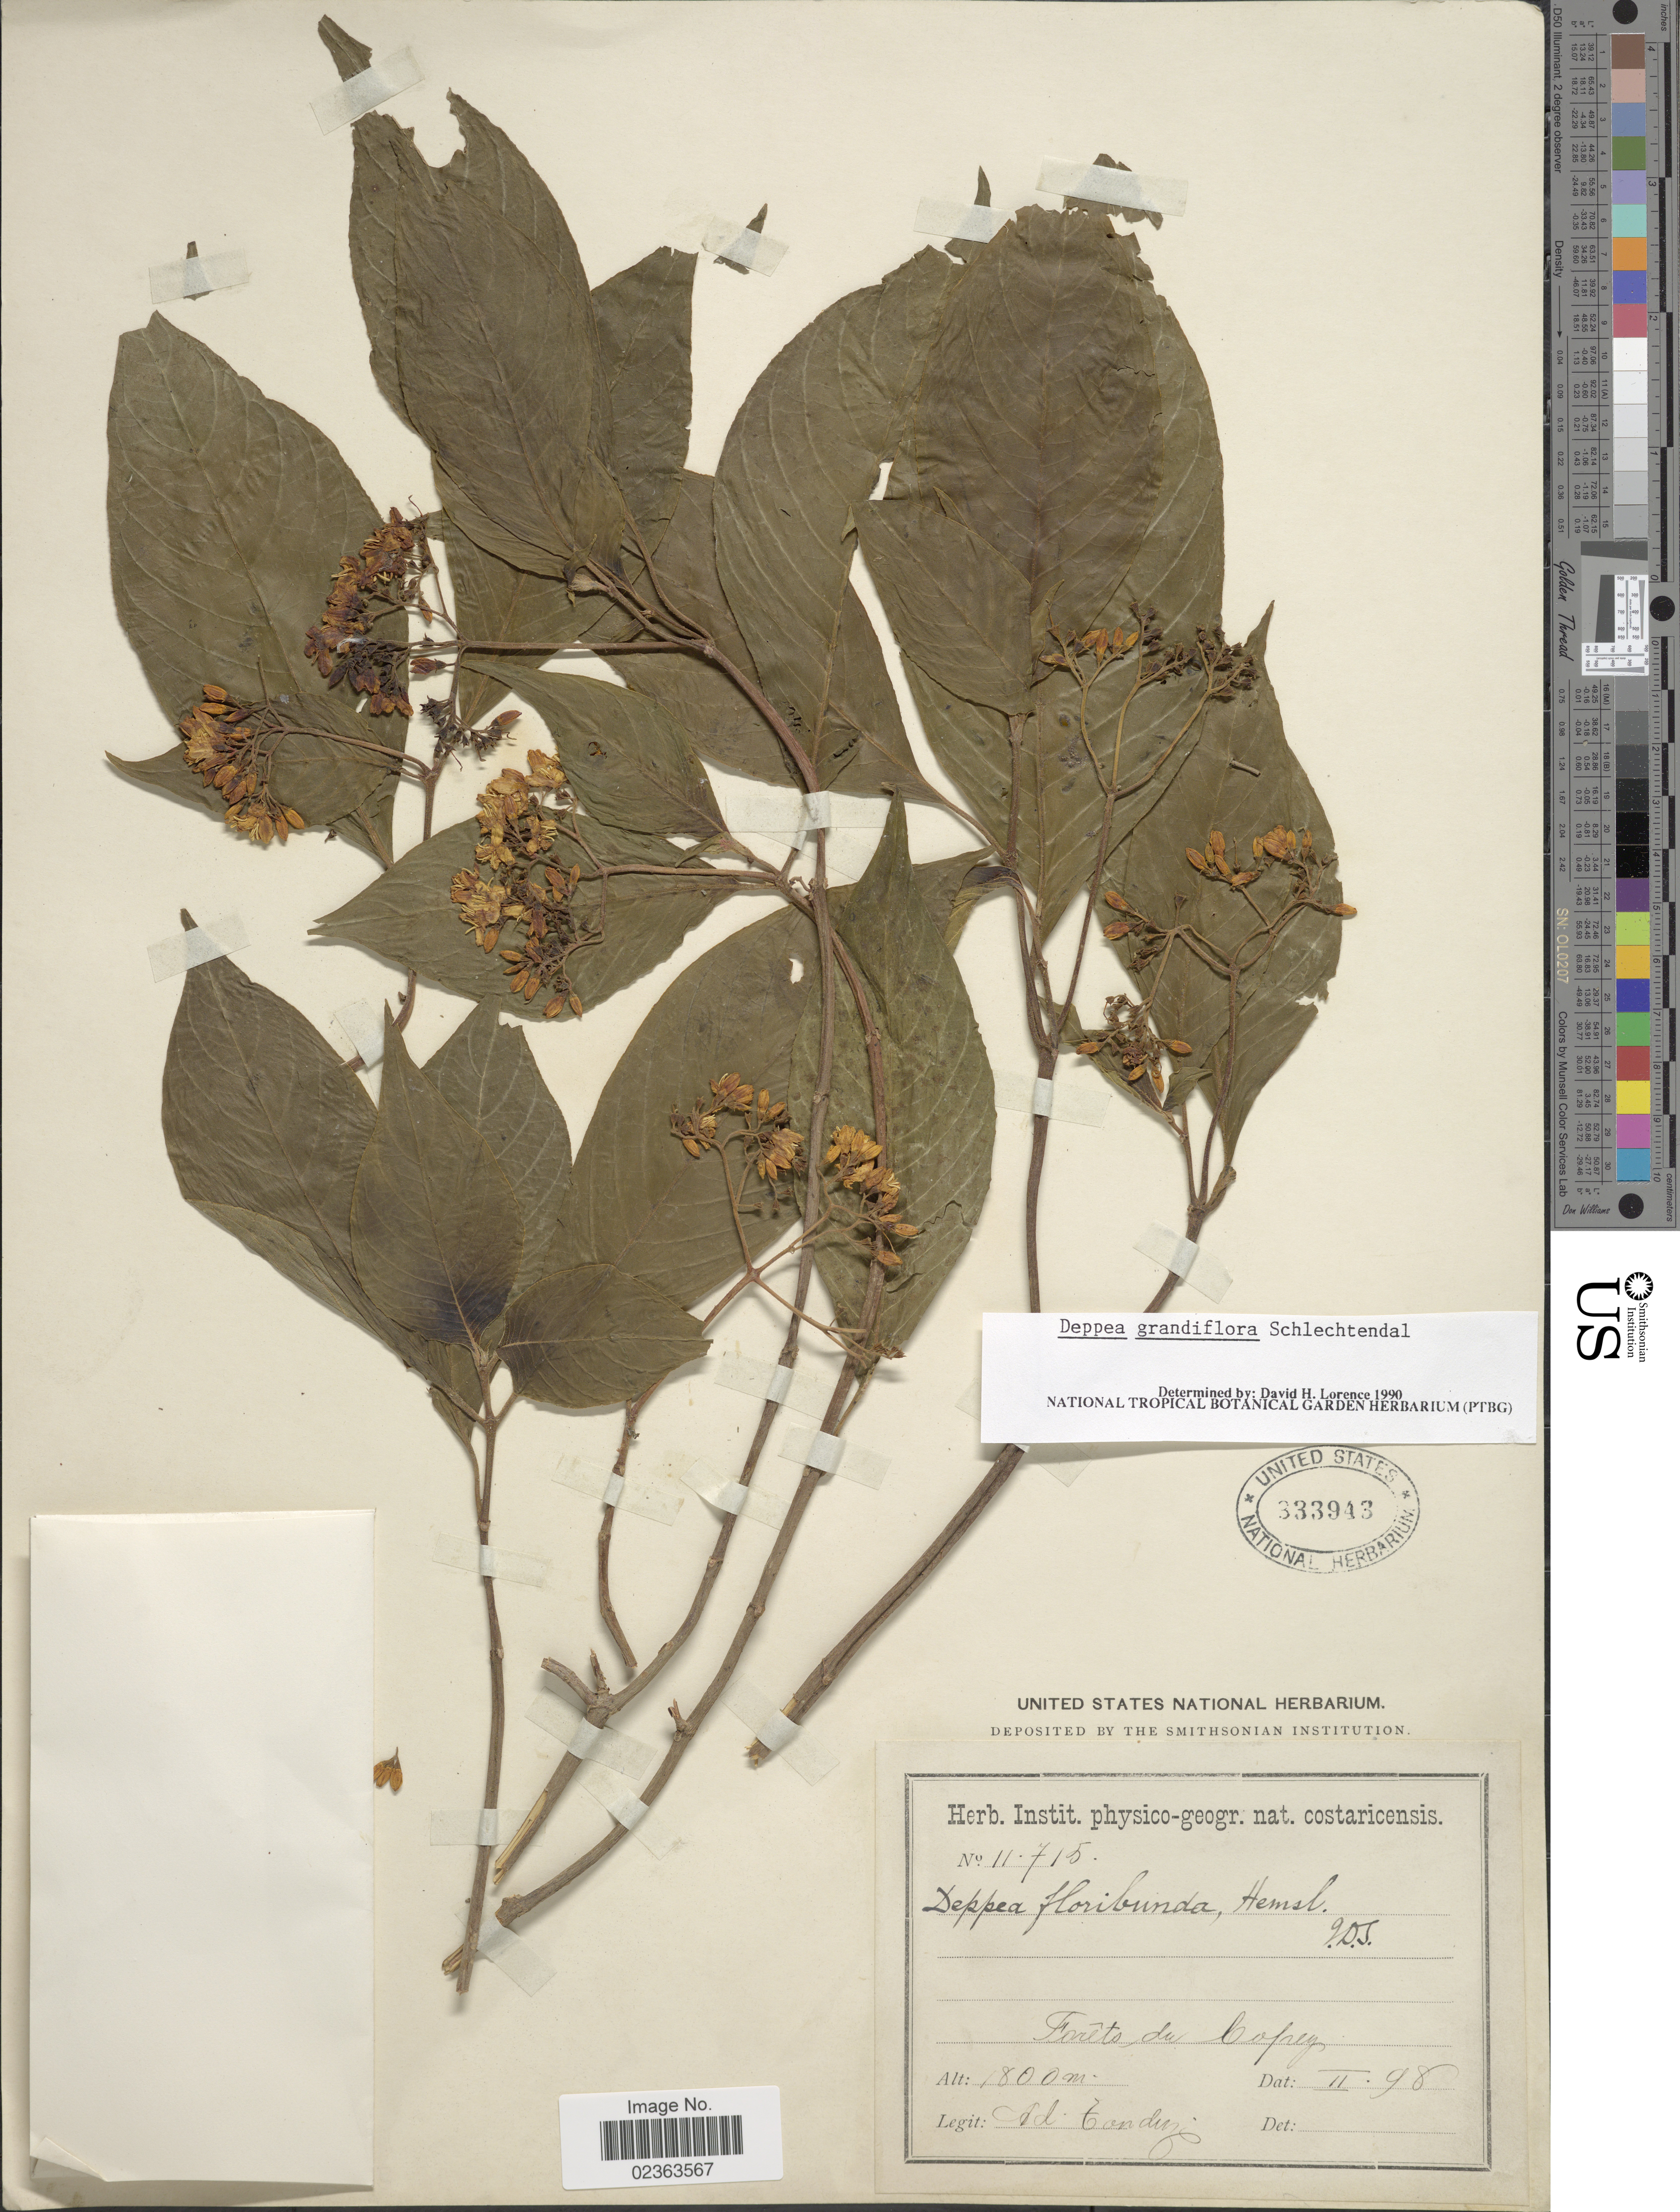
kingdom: Plantae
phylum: Tracheophyta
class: Magnoliopsida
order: Gentianales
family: Rubiaceae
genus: Deppea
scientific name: Deppea grandiflora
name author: Schltdl.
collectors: A. Tonduz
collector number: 11715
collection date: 1898-02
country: Costa Rica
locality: Forêts du Copey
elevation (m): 1800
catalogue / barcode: US 333943